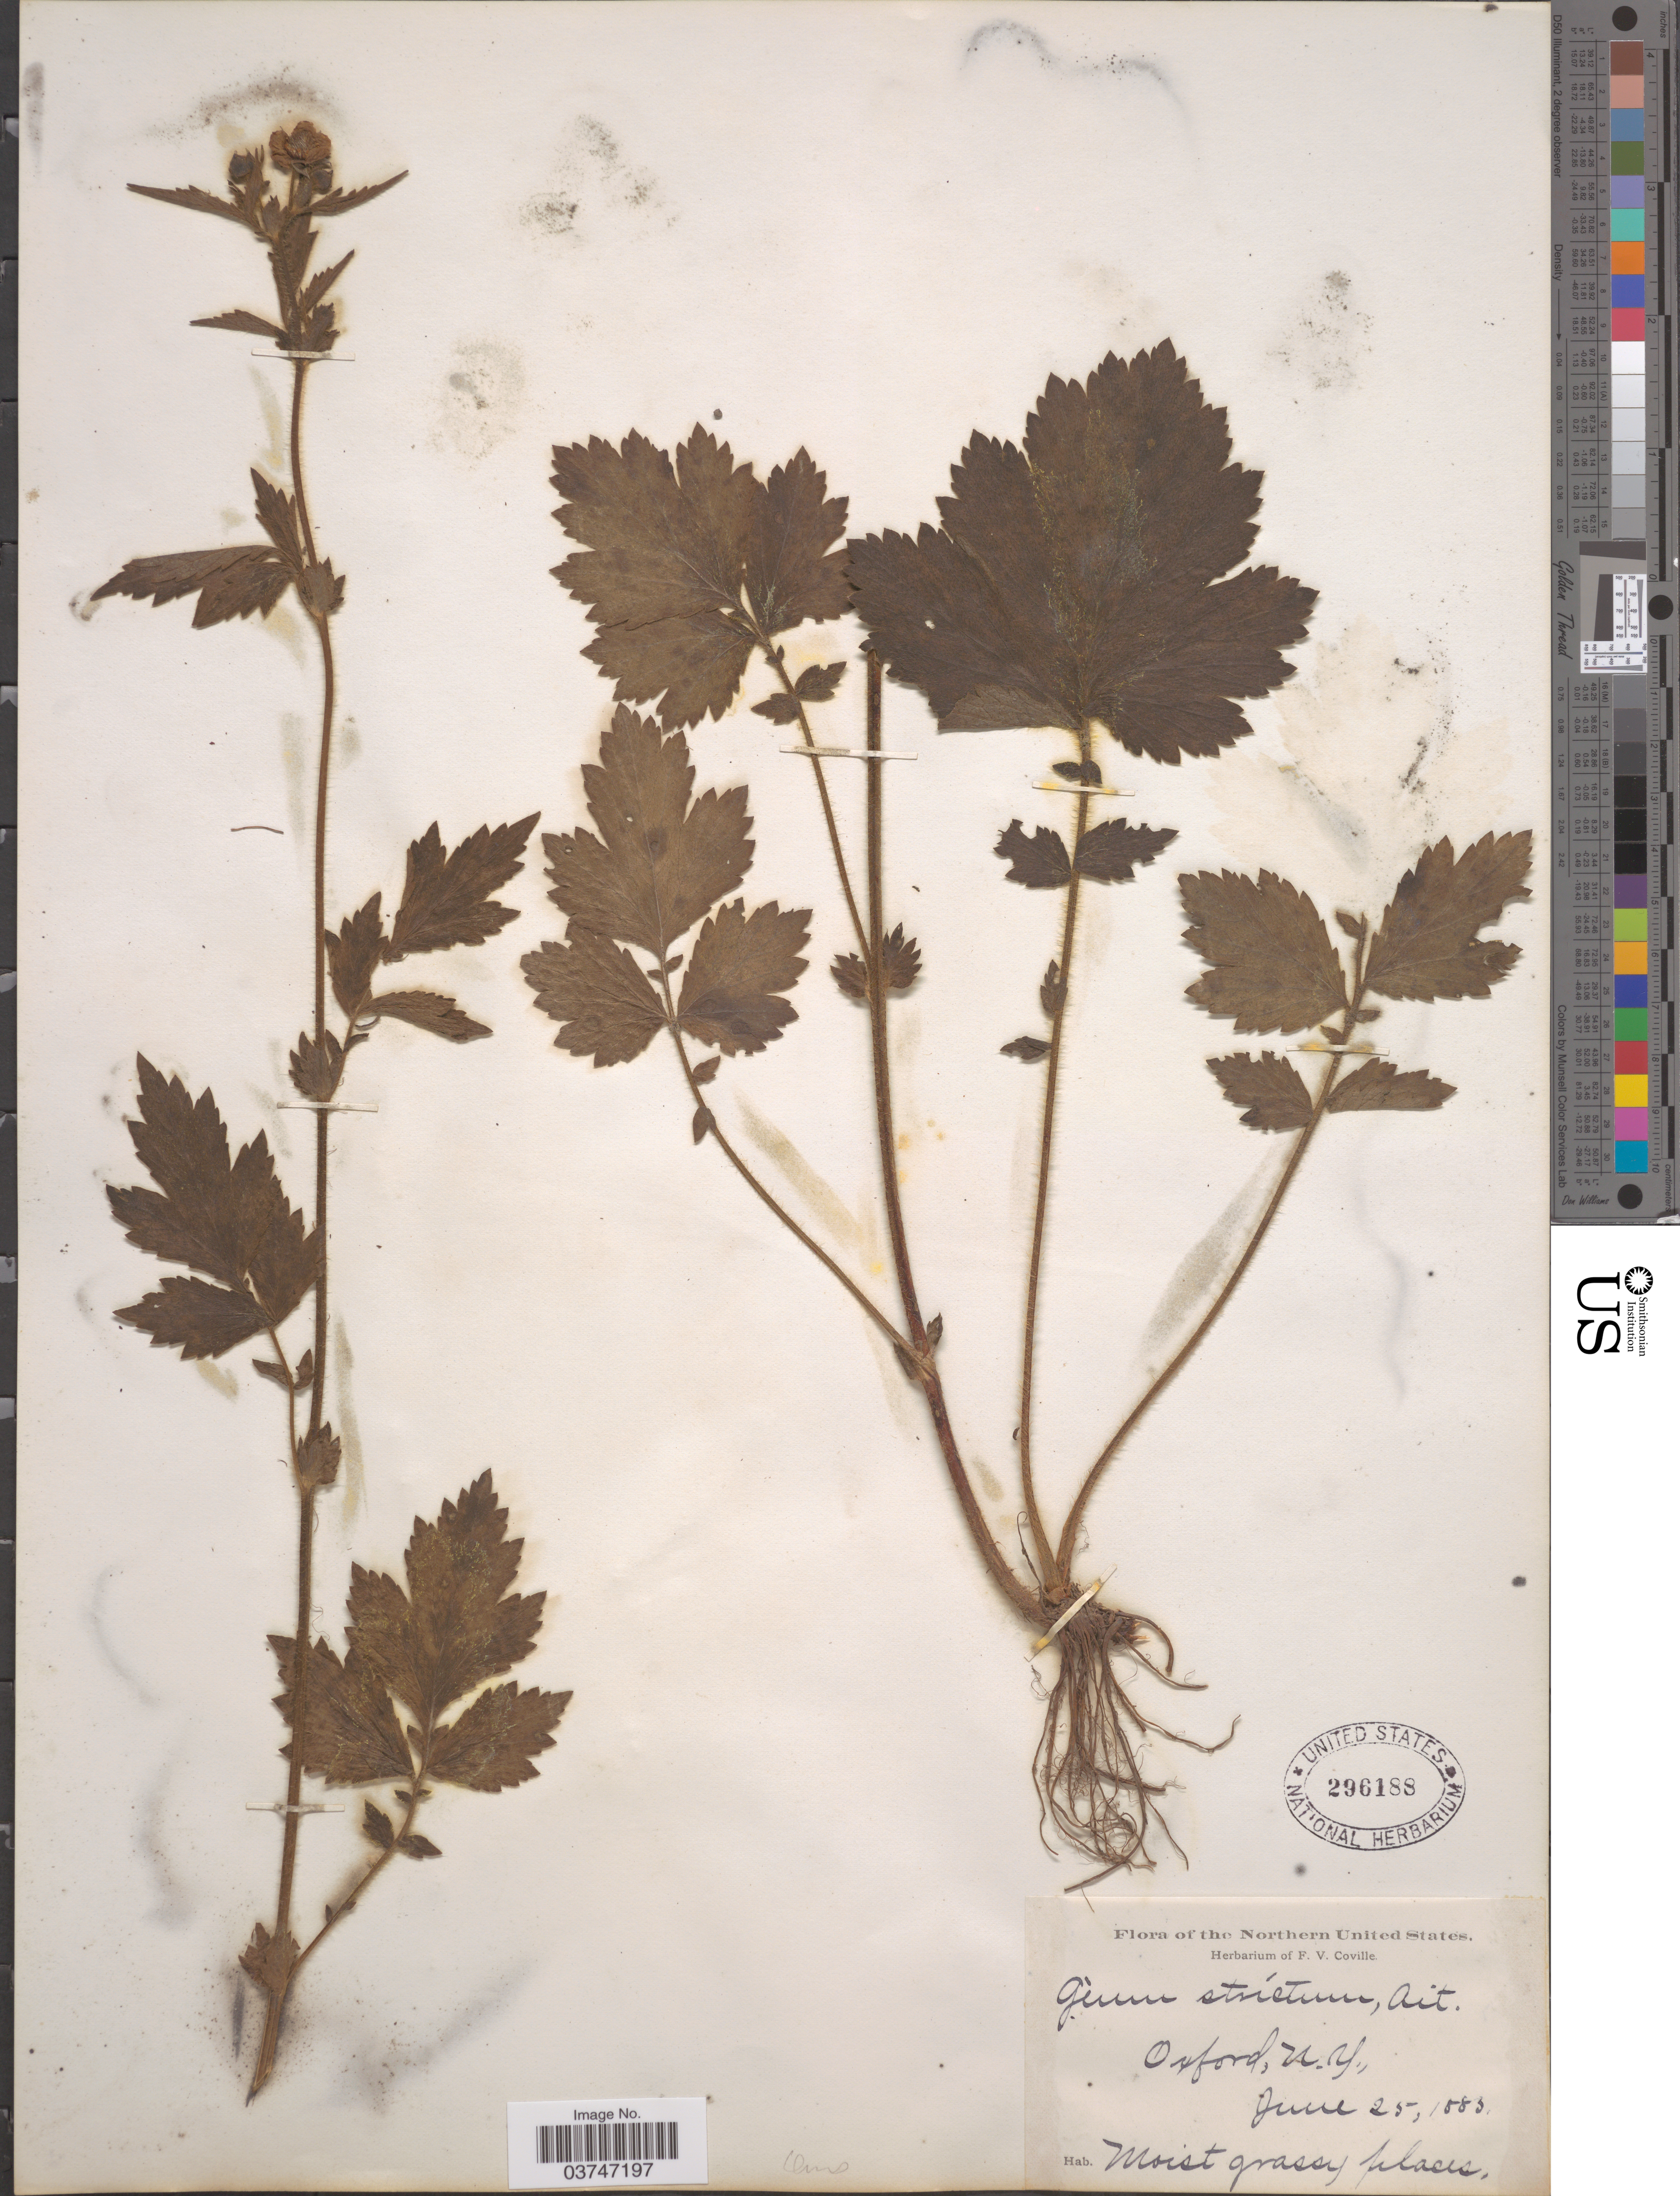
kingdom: Plantae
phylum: Tracheophyta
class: Magnoliopsida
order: Rosales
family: Rosaceae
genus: Geum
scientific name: Geum aleppicum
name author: Jacq.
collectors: ex herb. F. V. Coville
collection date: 1883-06-25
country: United States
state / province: New York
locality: The Northern United States. Oxford.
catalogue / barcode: US 296188